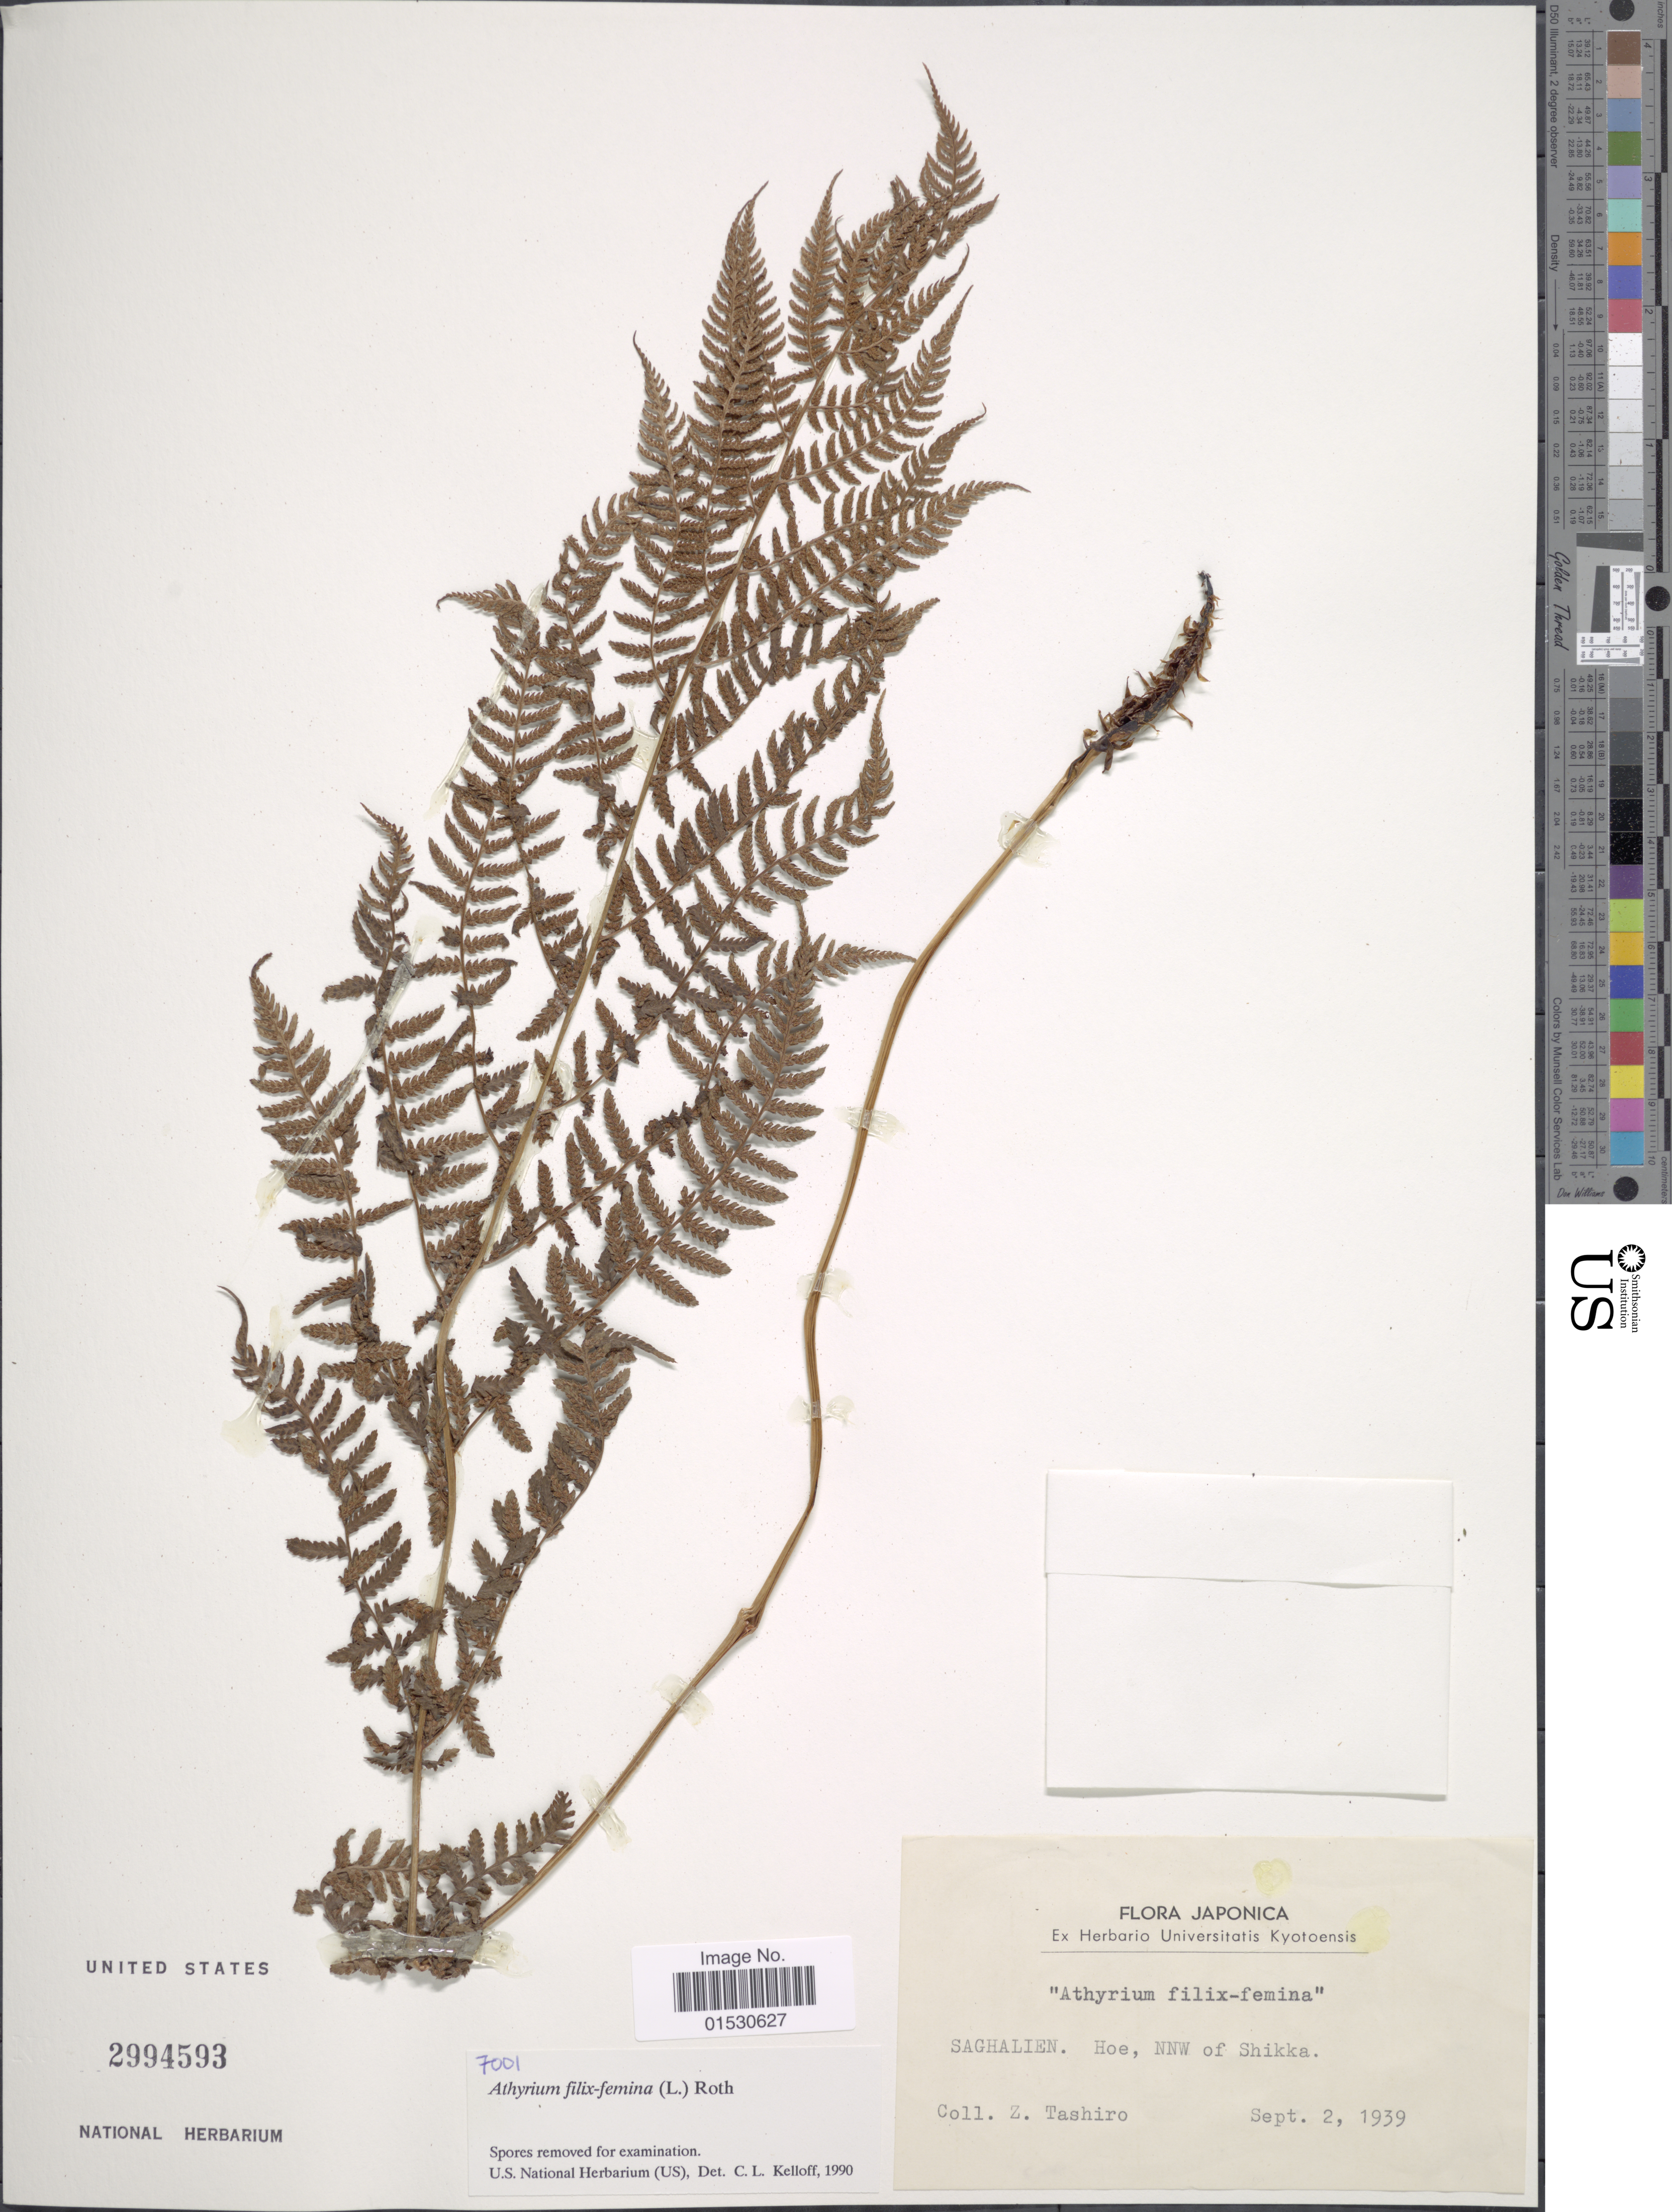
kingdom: Plantae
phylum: Tracheophyta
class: Polypodiopsida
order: Polypodiales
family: Athyriaceae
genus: Athyrium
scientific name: Athyrium filix-femina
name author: (L.) Roth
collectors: Z. Tashiro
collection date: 1939-09-02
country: Japan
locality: Saghalien, Hoe, NNW of Shikka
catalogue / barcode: US 2994593